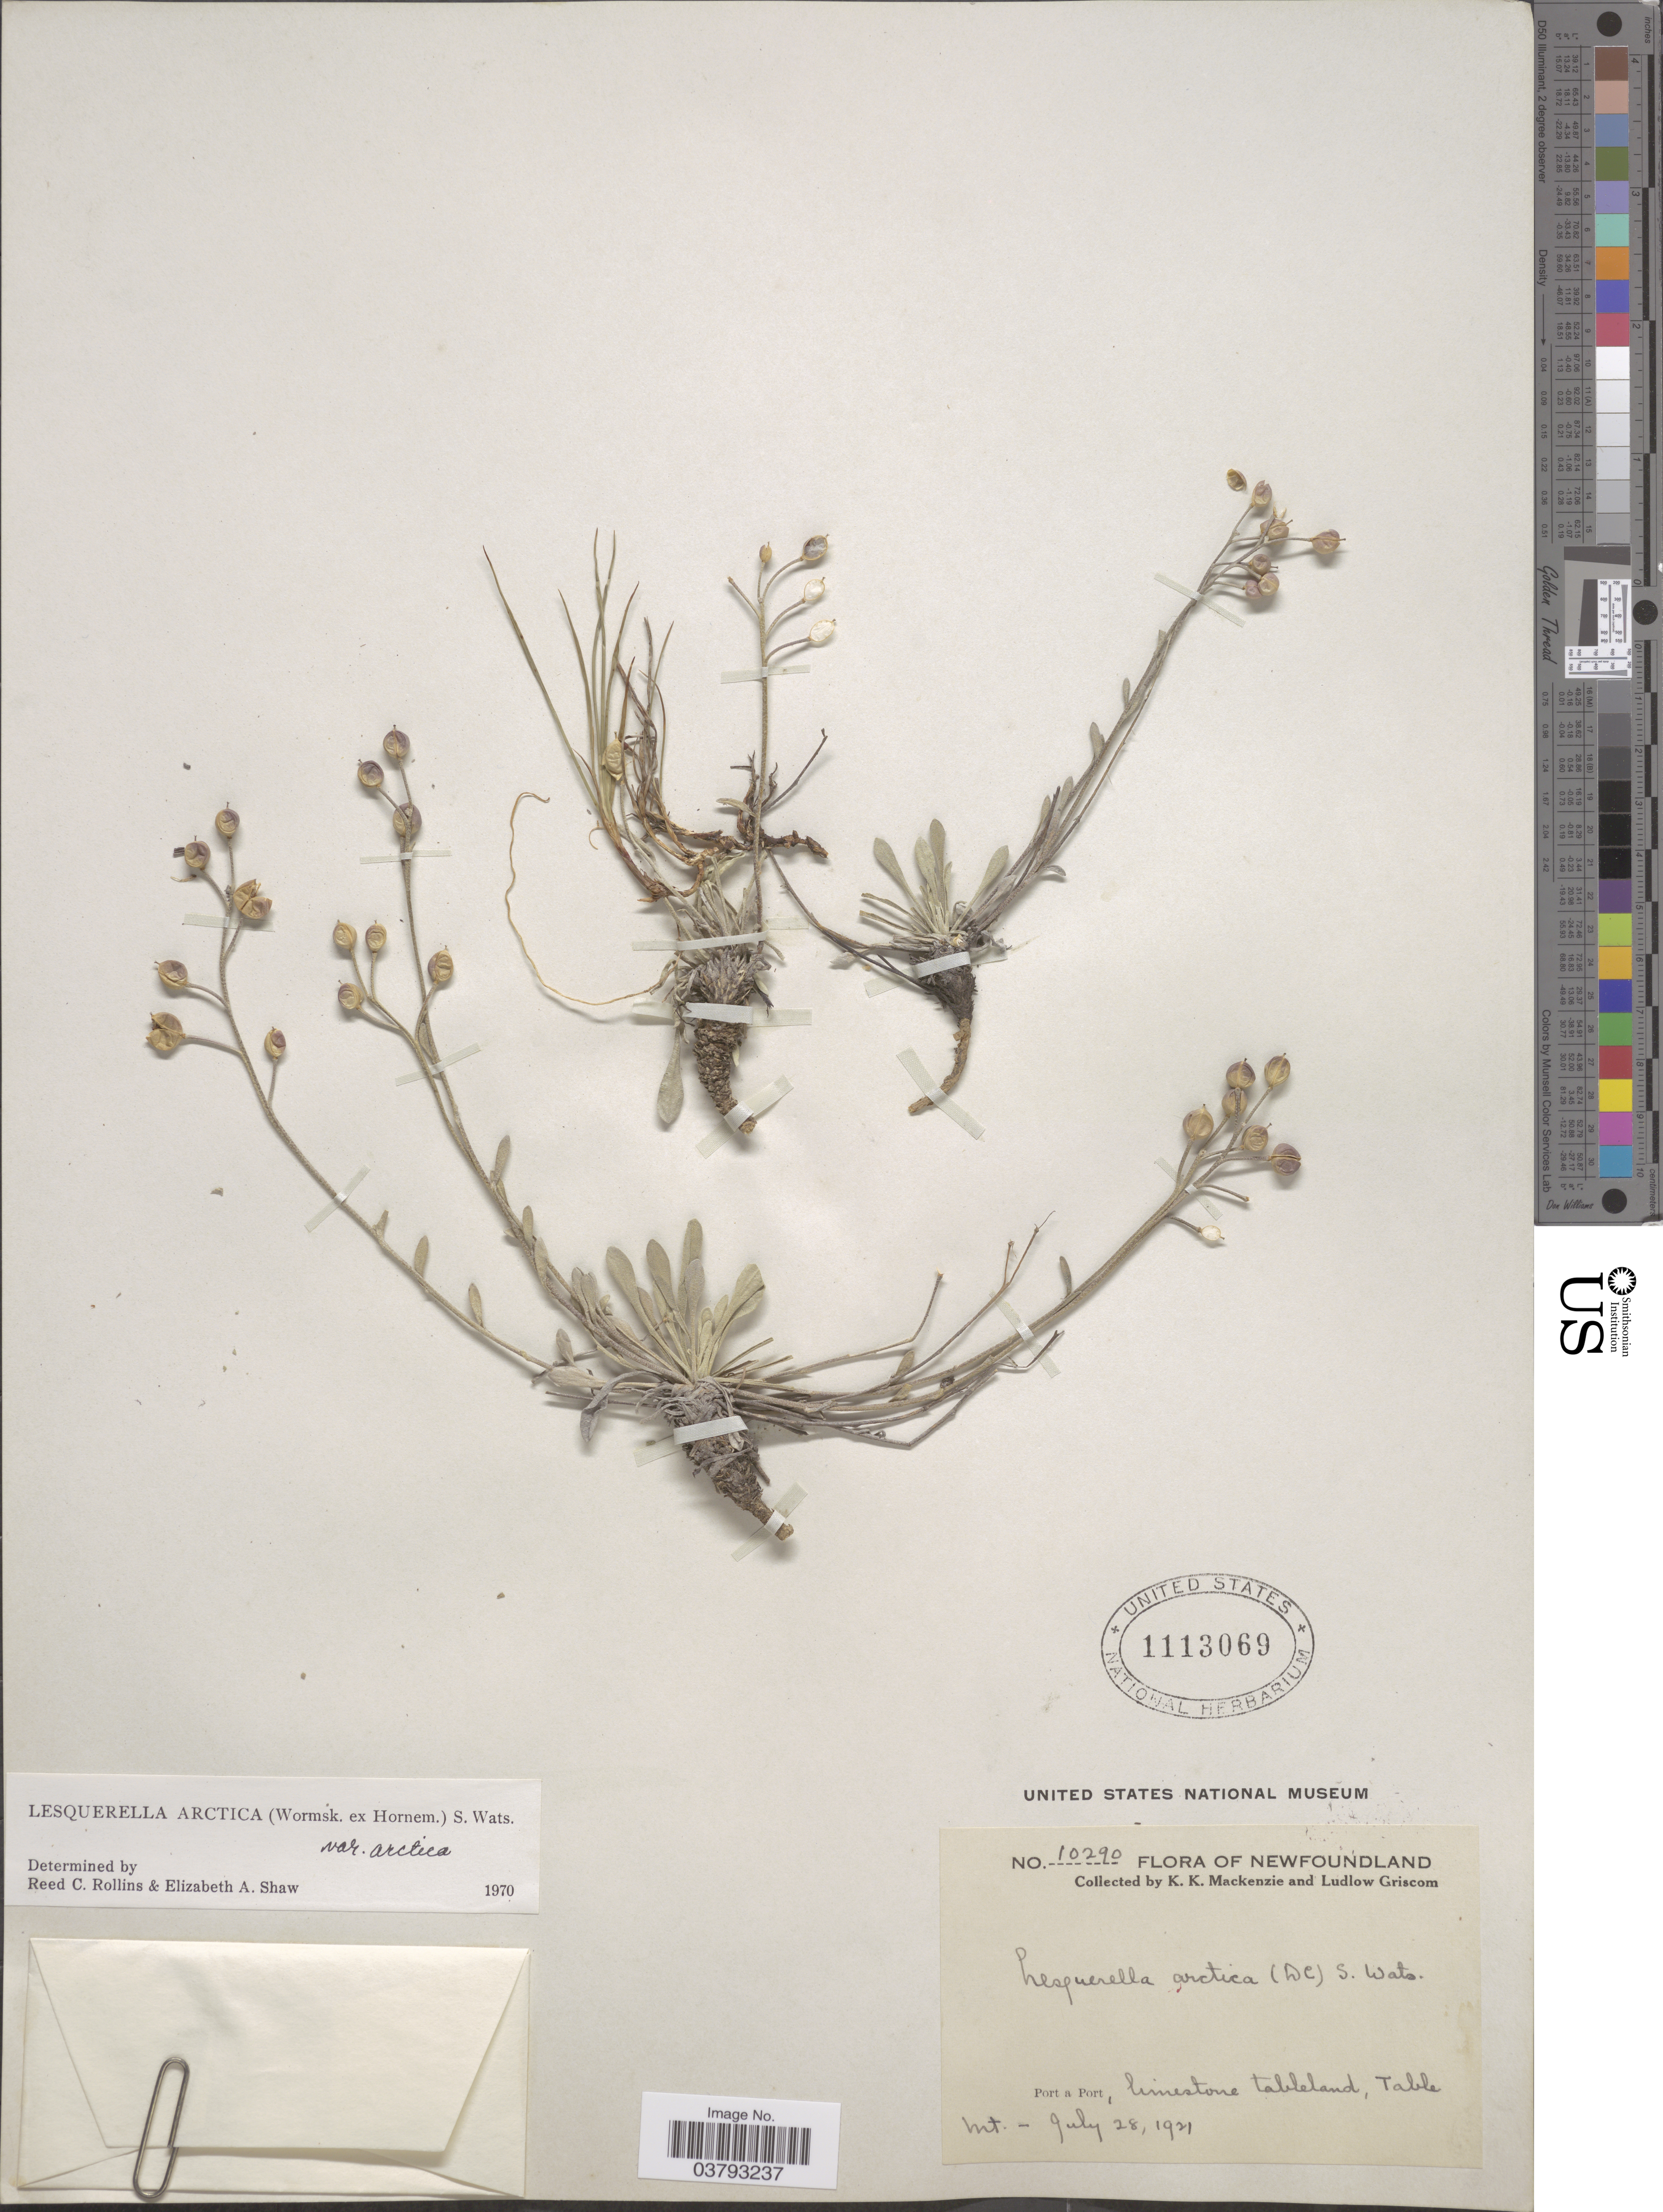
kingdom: Plantae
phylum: Tracheophyta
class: Magnoliopsida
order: Brassicales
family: Brassicaceae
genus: Lesquerella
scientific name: Lesquerella arctica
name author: (Wormsk. ex Hornem.) S. Watson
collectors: K. K. Mackenzie & L. Griscom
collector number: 10290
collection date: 1921-07-28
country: Canada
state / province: Newfoundland and Labrador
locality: Port a Port, limeston tableland, Table Mt.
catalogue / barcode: US 1113069